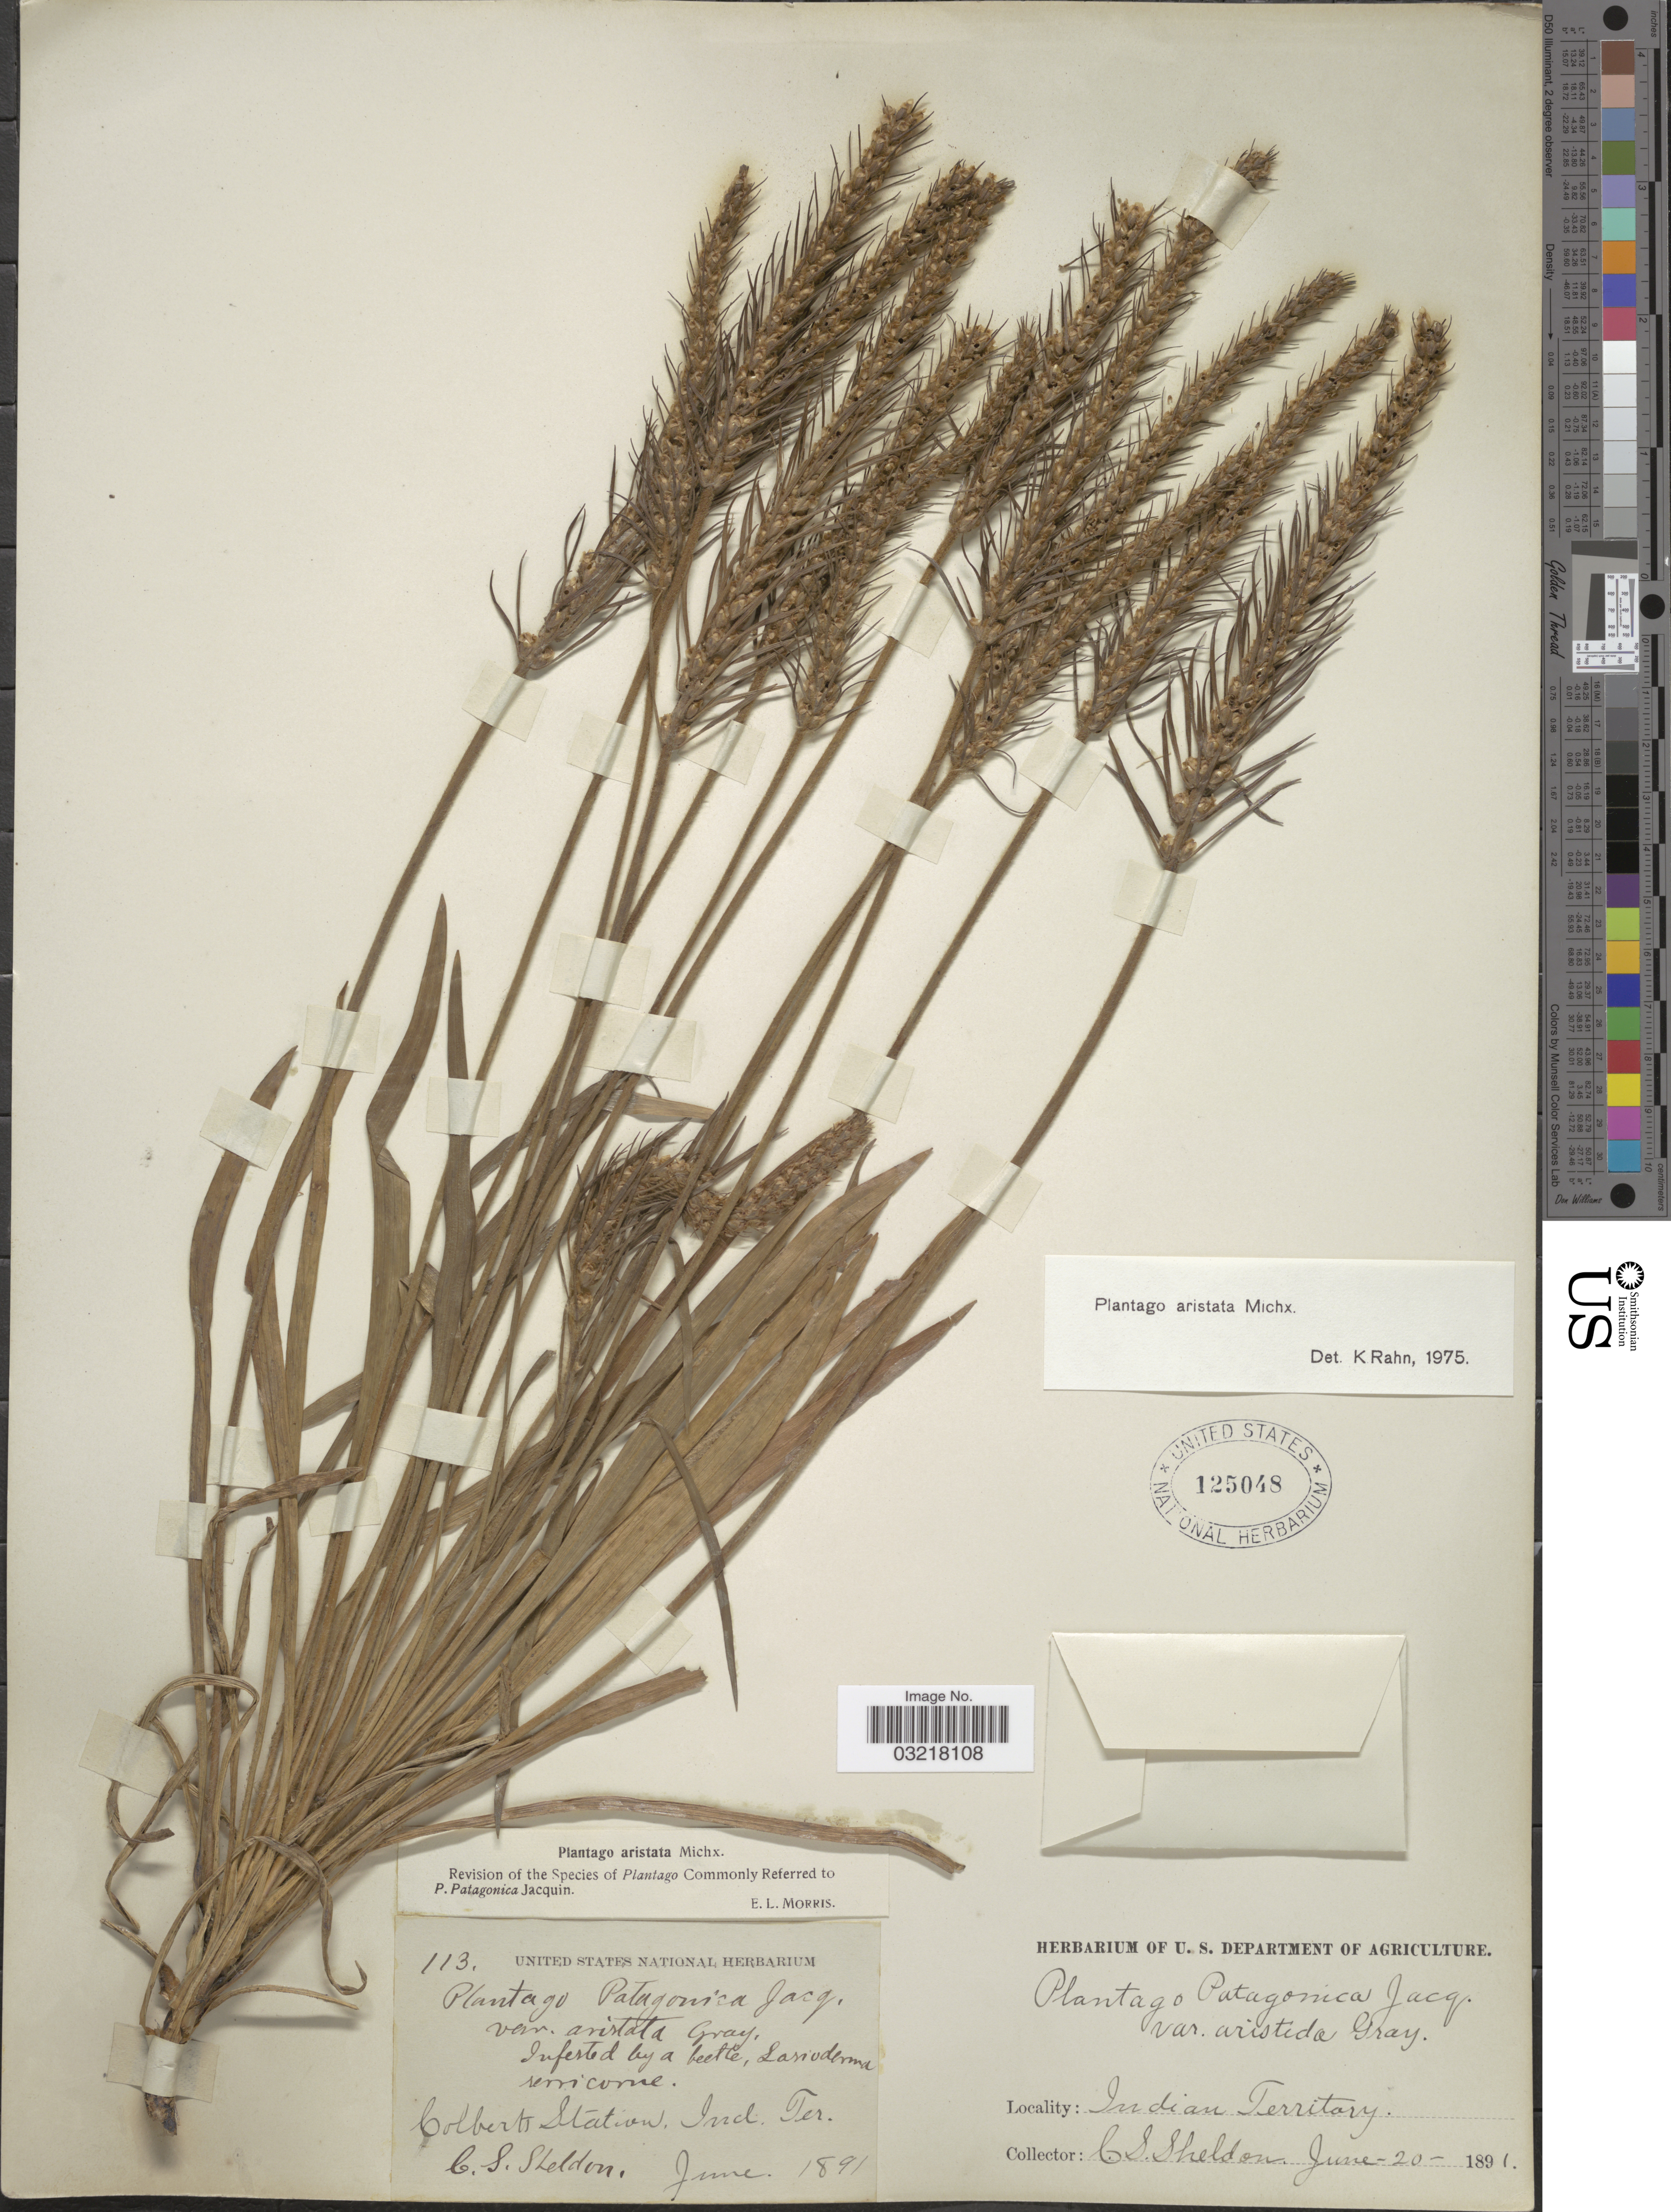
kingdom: Plantae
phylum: Tracheophyta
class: Magnoliopsida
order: Lamiales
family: Plantaginaceae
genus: Plantago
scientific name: Plantago aristata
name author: Michx.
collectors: C. S. Sheldon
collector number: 113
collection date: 1891-06-20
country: United States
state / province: Oklahoma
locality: Colberts Station, Indian Territory.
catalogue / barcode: US 125048